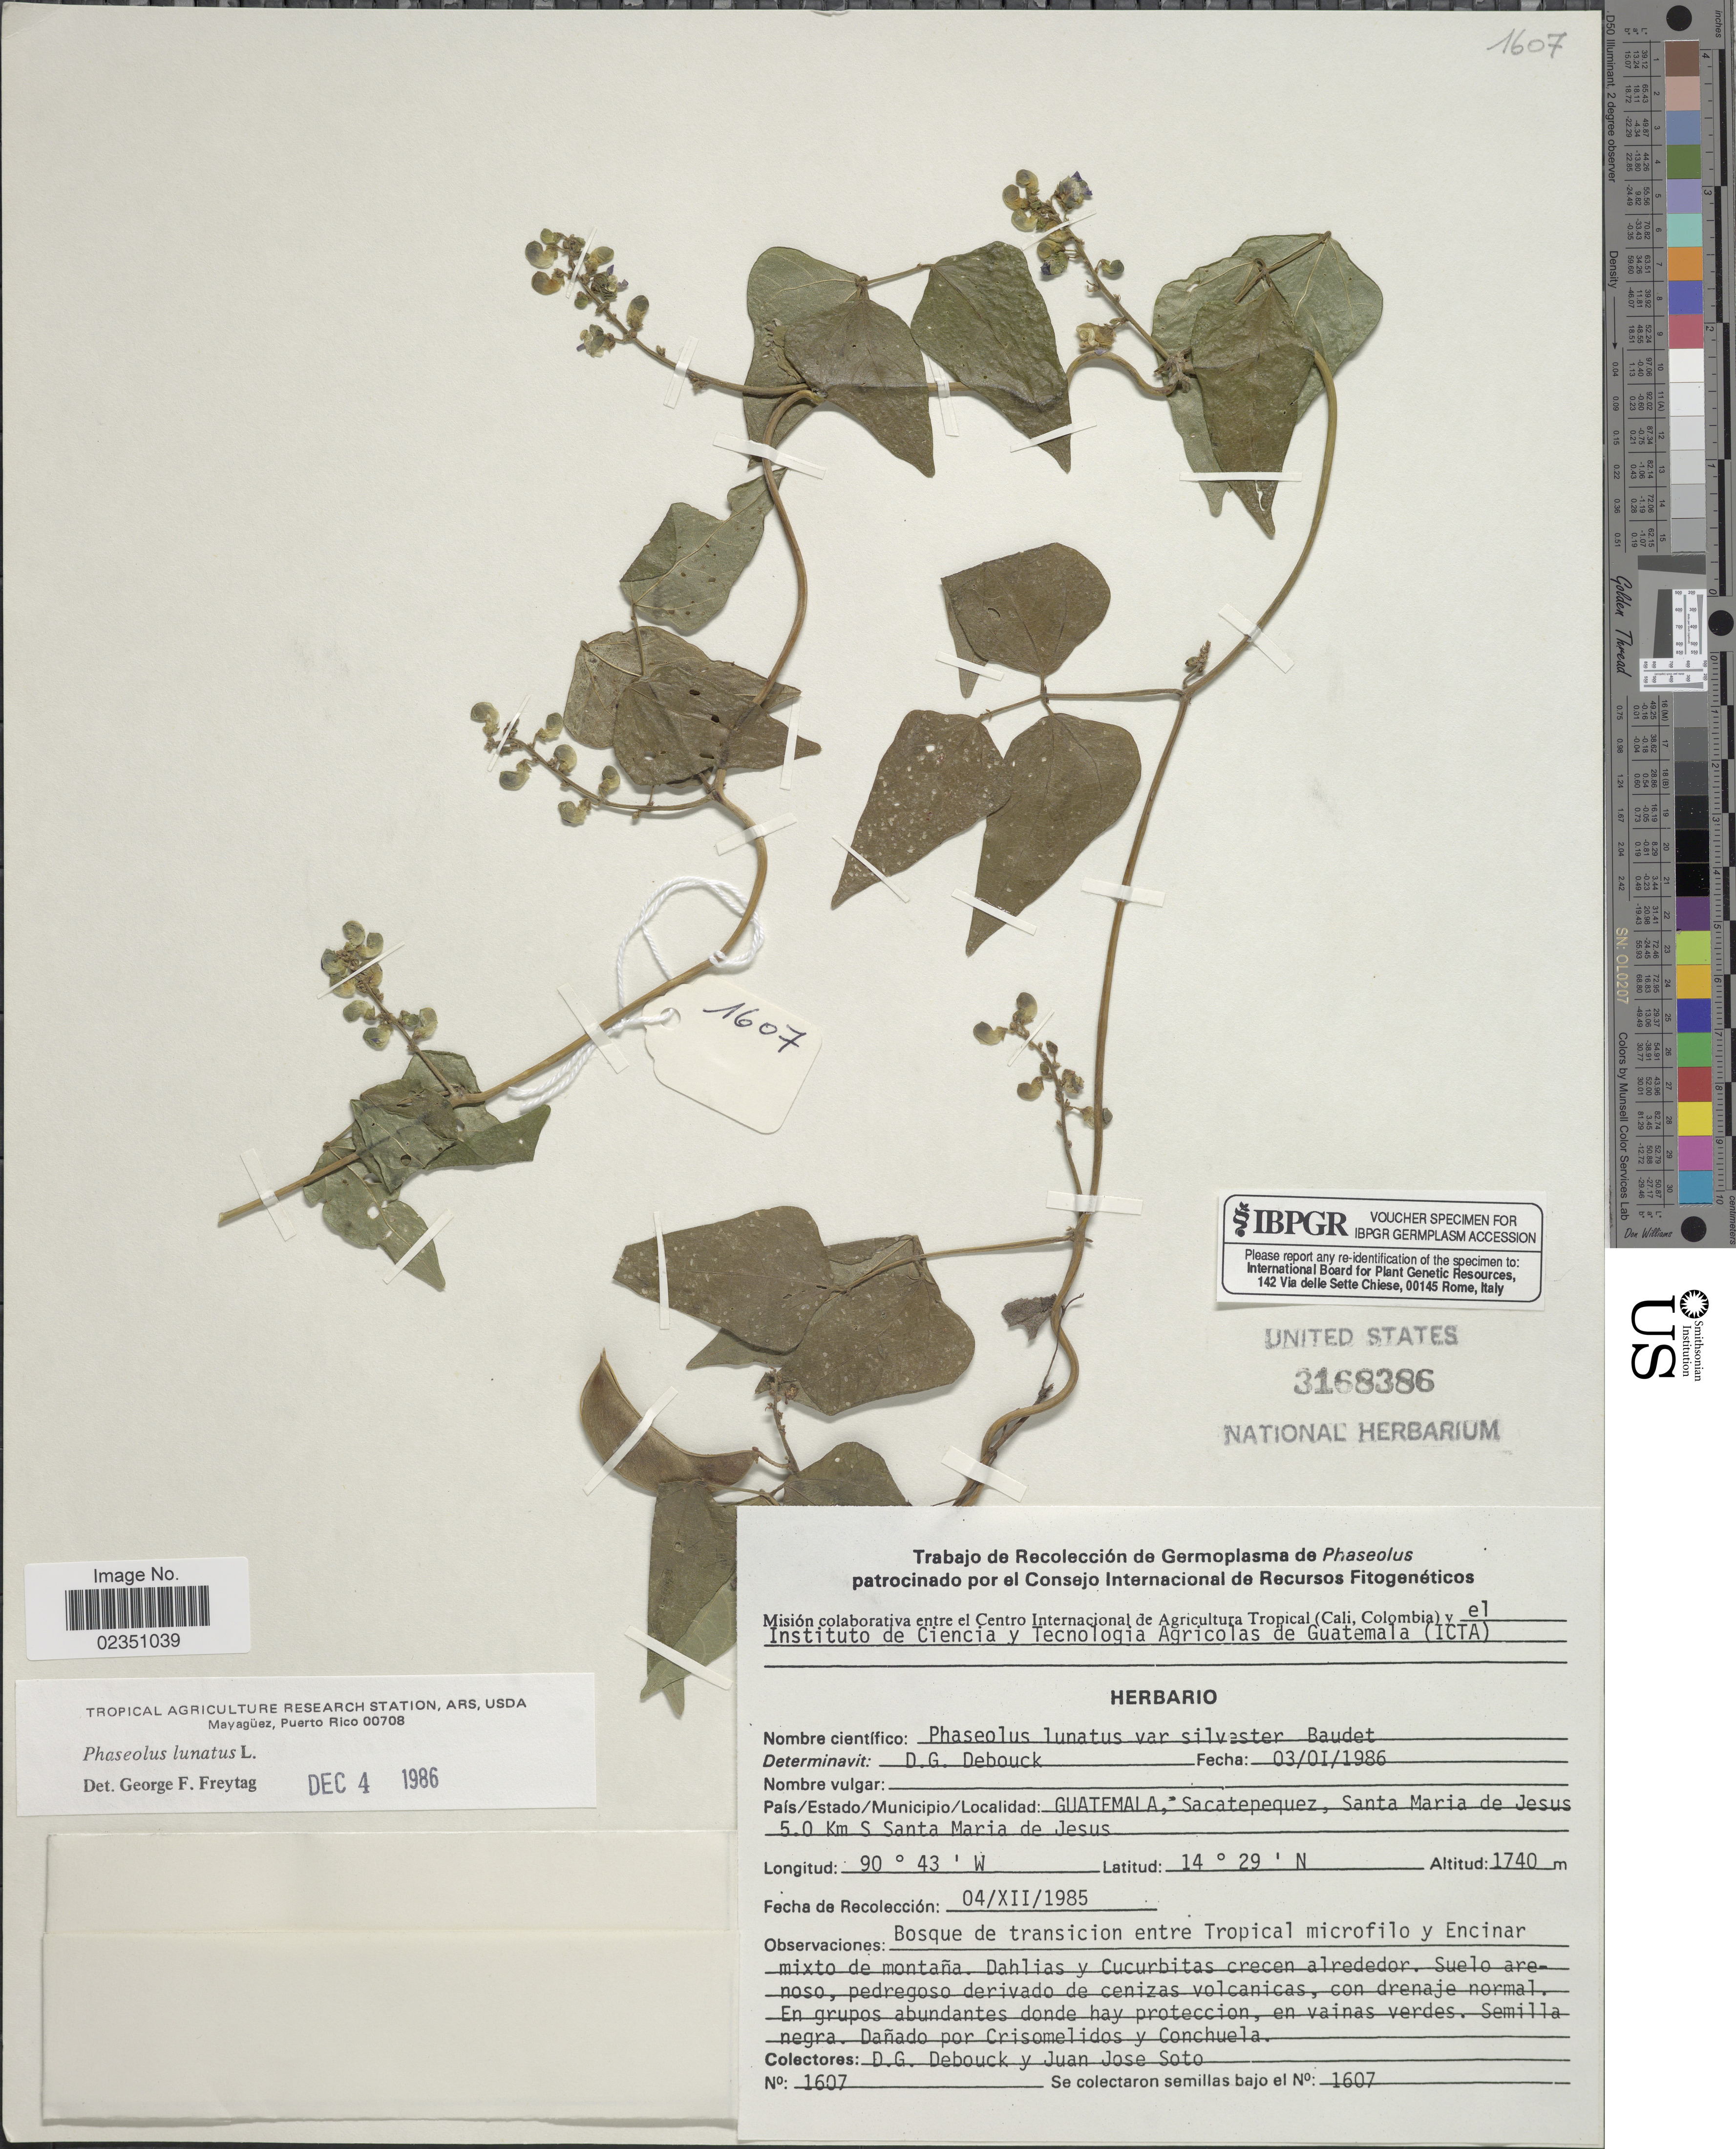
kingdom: Plantae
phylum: Tracheophyta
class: Magnoliopsida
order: Fabales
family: Fabaceae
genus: Phaseolus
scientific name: Phaseolus lunatus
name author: L.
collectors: D. Debouck & J. Soto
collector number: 1607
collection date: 1985-12-04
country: Guatemala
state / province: Sacatepéquez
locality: Santa Maria de Jesus, 5.0 Km S Santa Maria de Jesus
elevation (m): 1740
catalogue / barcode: US 3168386